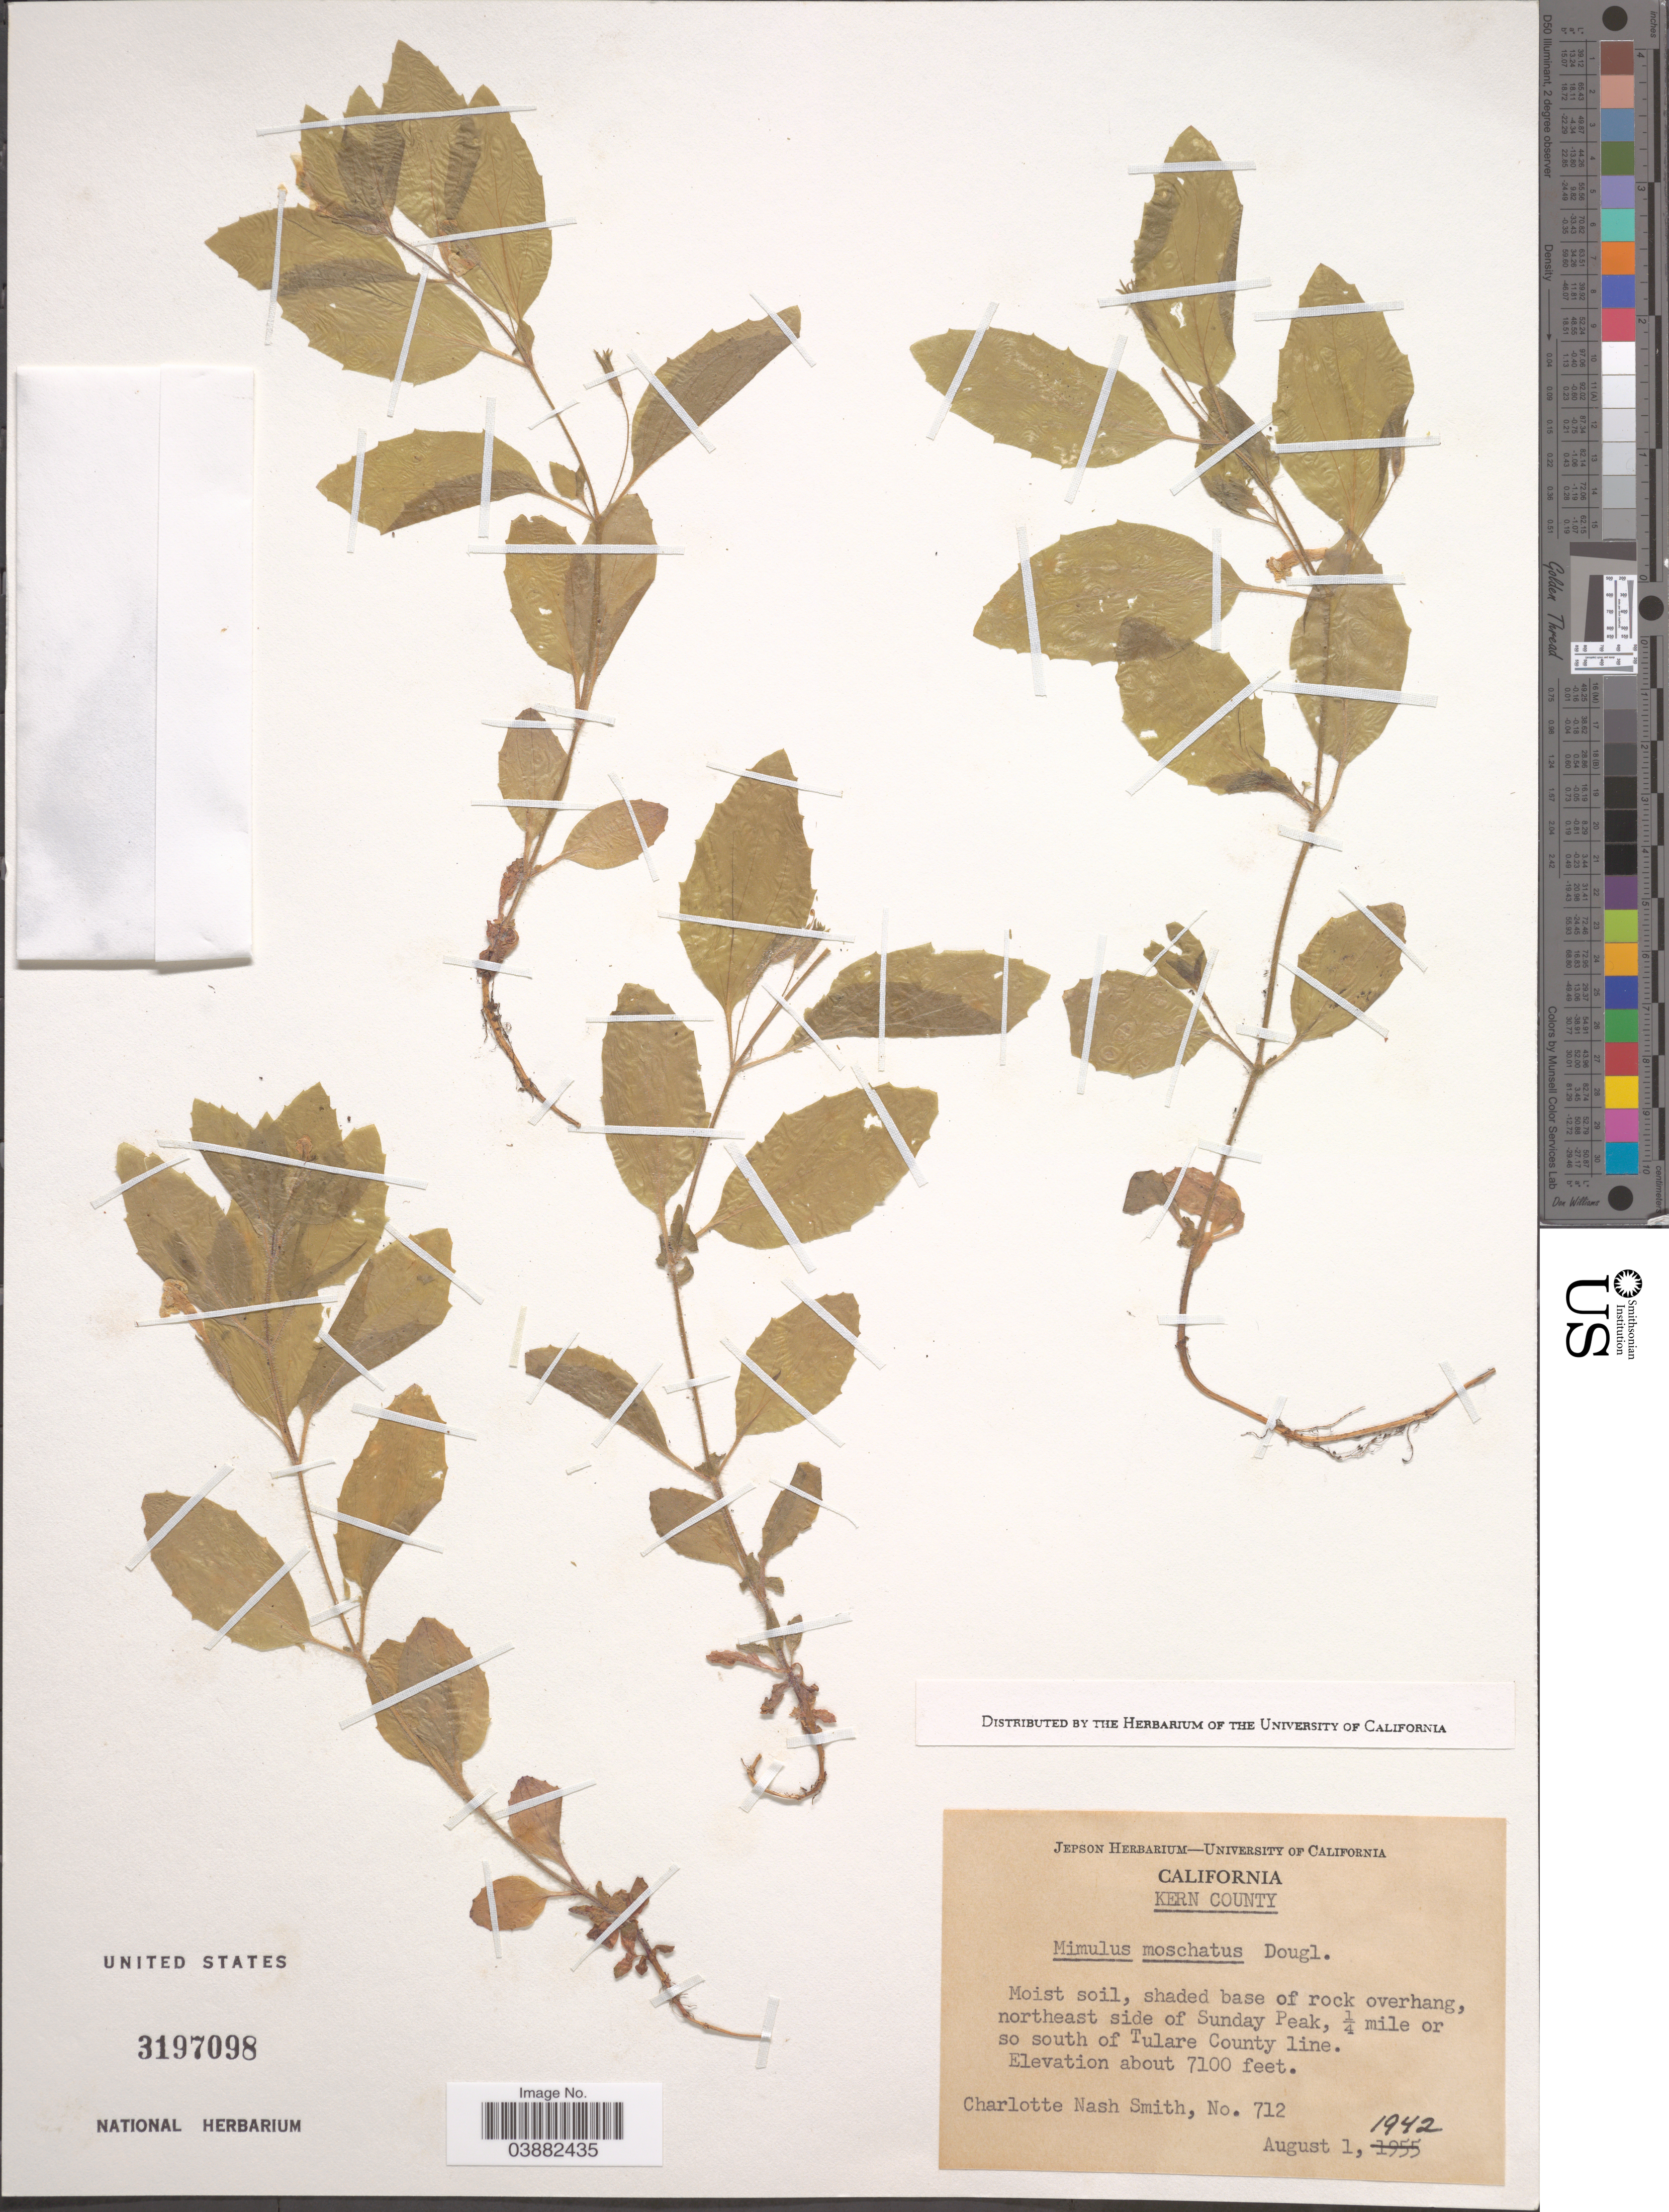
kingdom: Plantae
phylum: Tracheophyta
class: Magnoliopsida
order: Lamiales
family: Phrymaceae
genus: Mimulus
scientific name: Mimulus moschatus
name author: Douglas ex Lindl.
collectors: C. N. Smith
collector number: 712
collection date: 1942-08-01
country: United States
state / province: California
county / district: Kern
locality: Kern County. Northeast side of Sunday Peak, ¼ mile or so south of Tulare County line.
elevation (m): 2164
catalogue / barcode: US 3197098